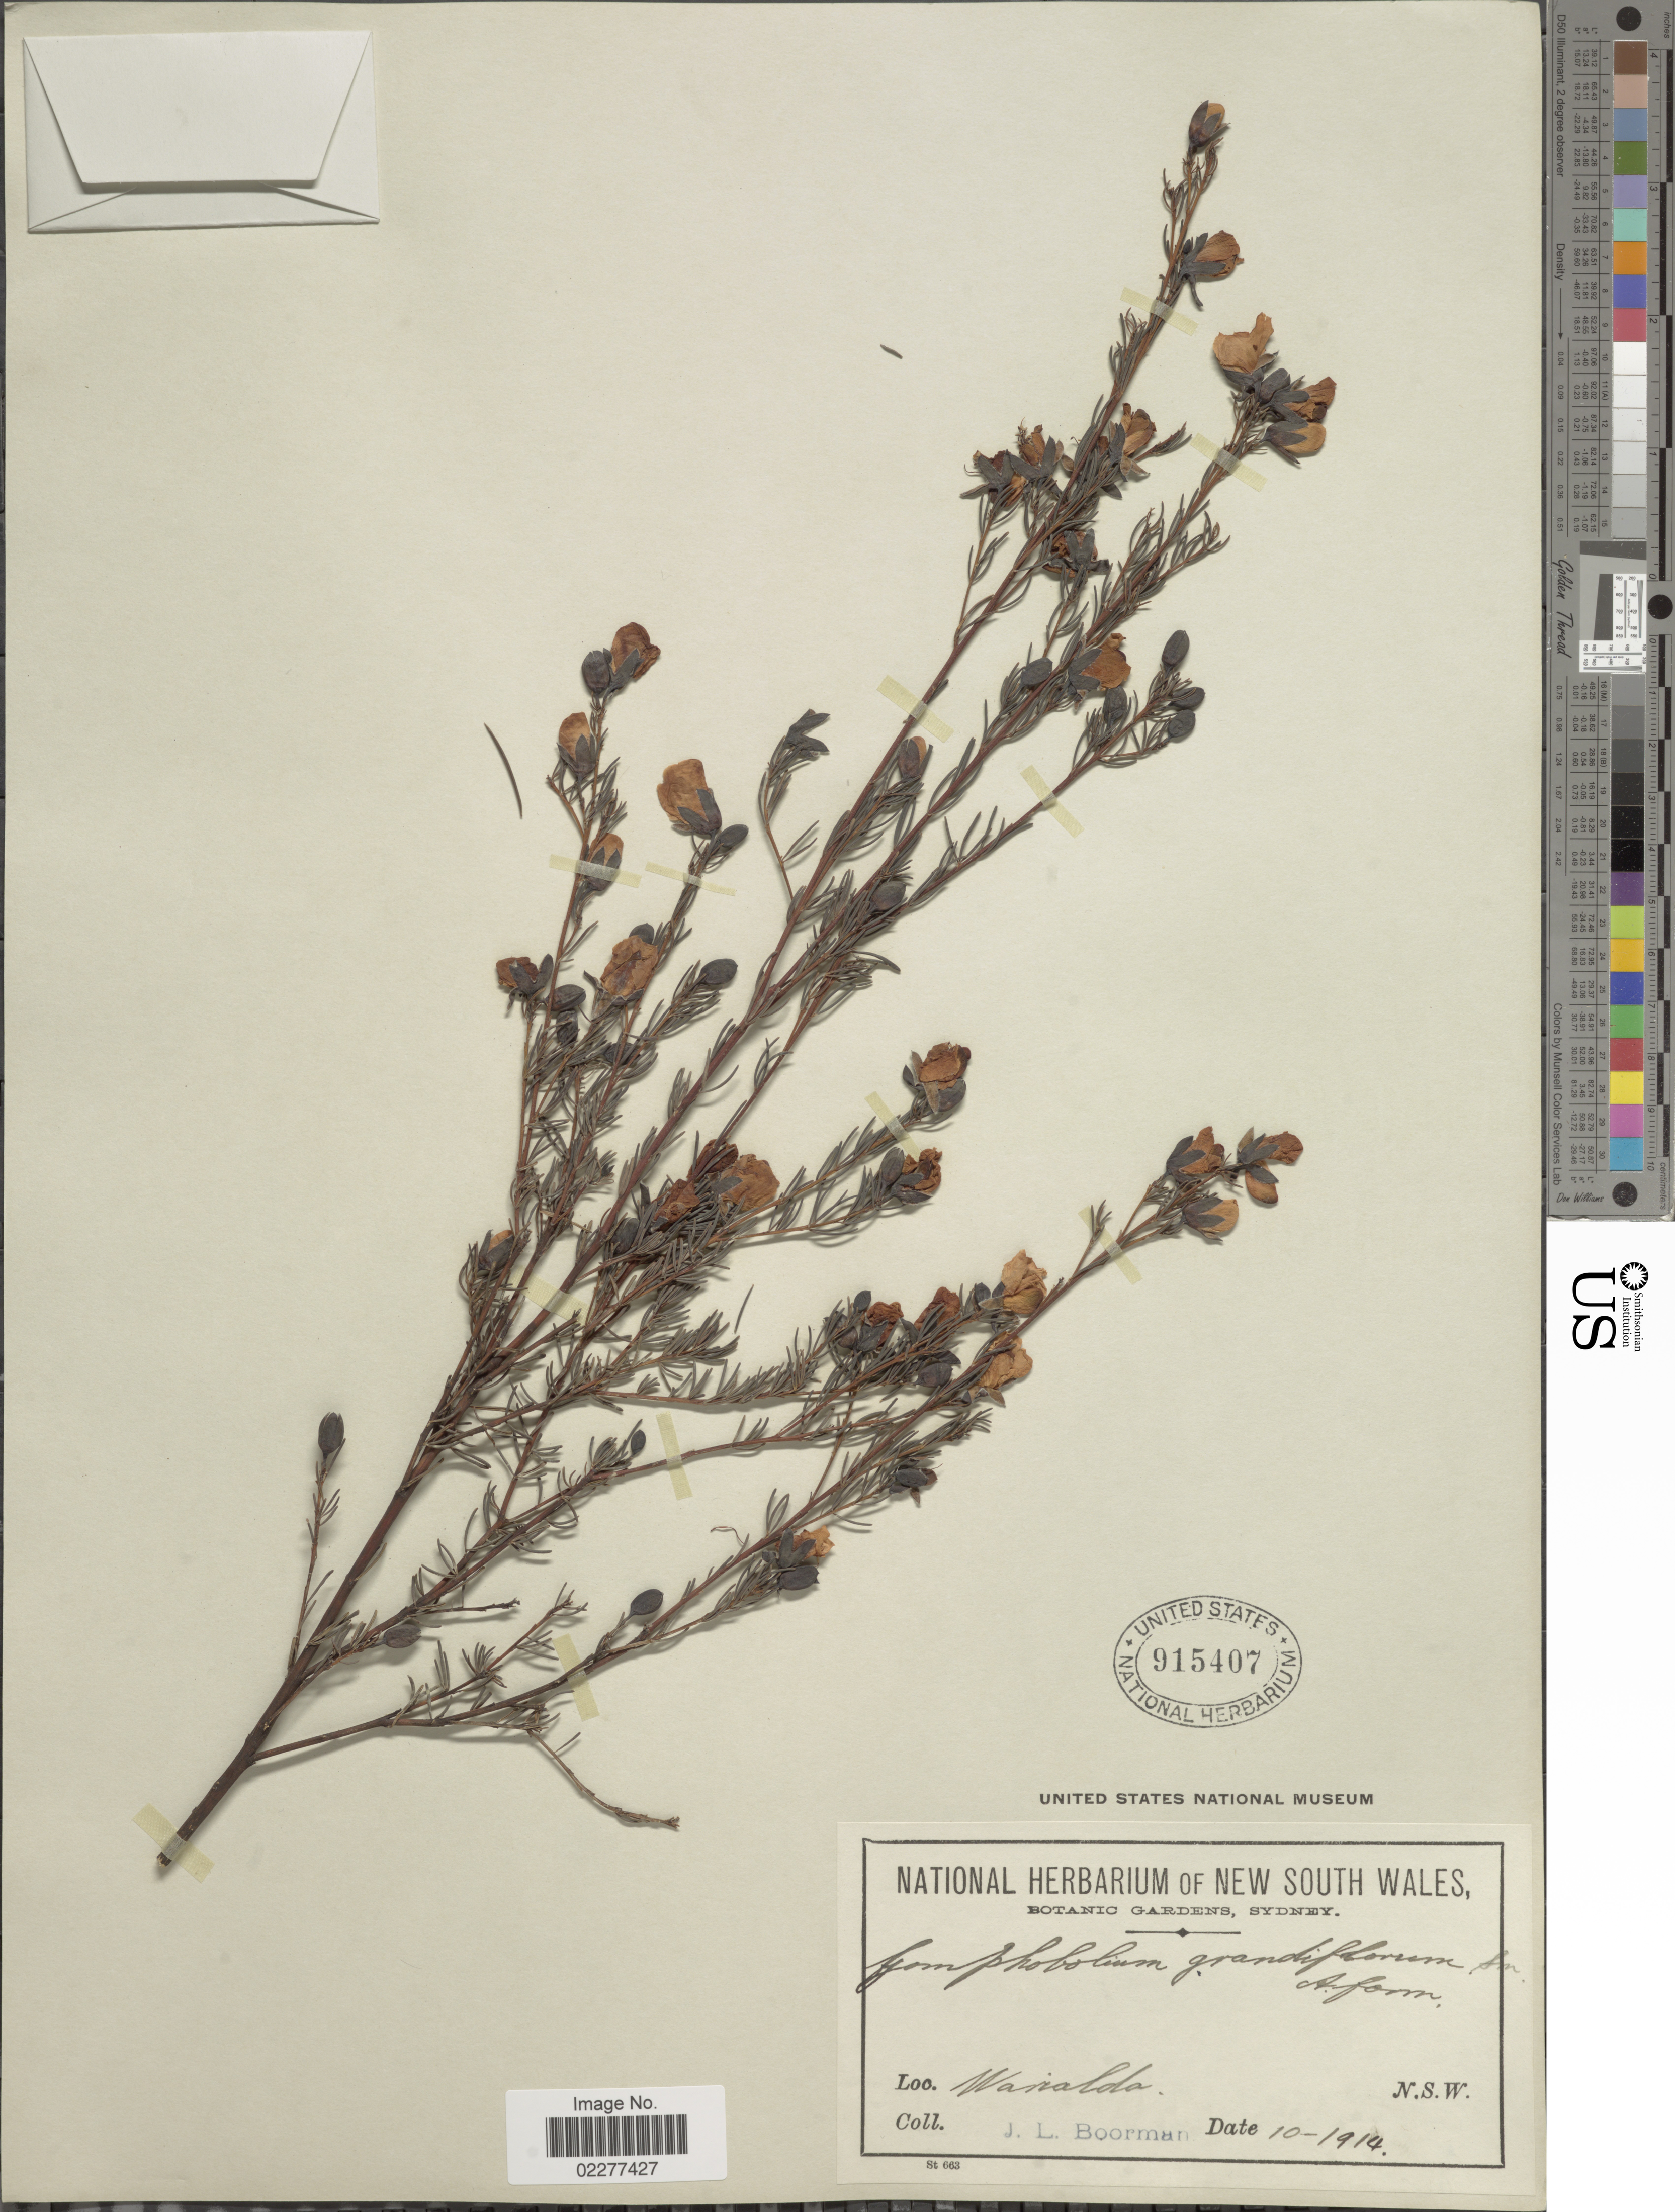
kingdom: Plantae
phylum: Tracheophyta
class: Magnoliopsida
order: Fabales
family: Fabaceae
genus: Gompholobium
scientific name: Gompholobium grandiflorum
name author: Sm.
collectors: J. Boorman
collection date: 1914-10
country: Australia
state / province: New South Wales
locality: Warialda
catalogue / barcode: US 915407